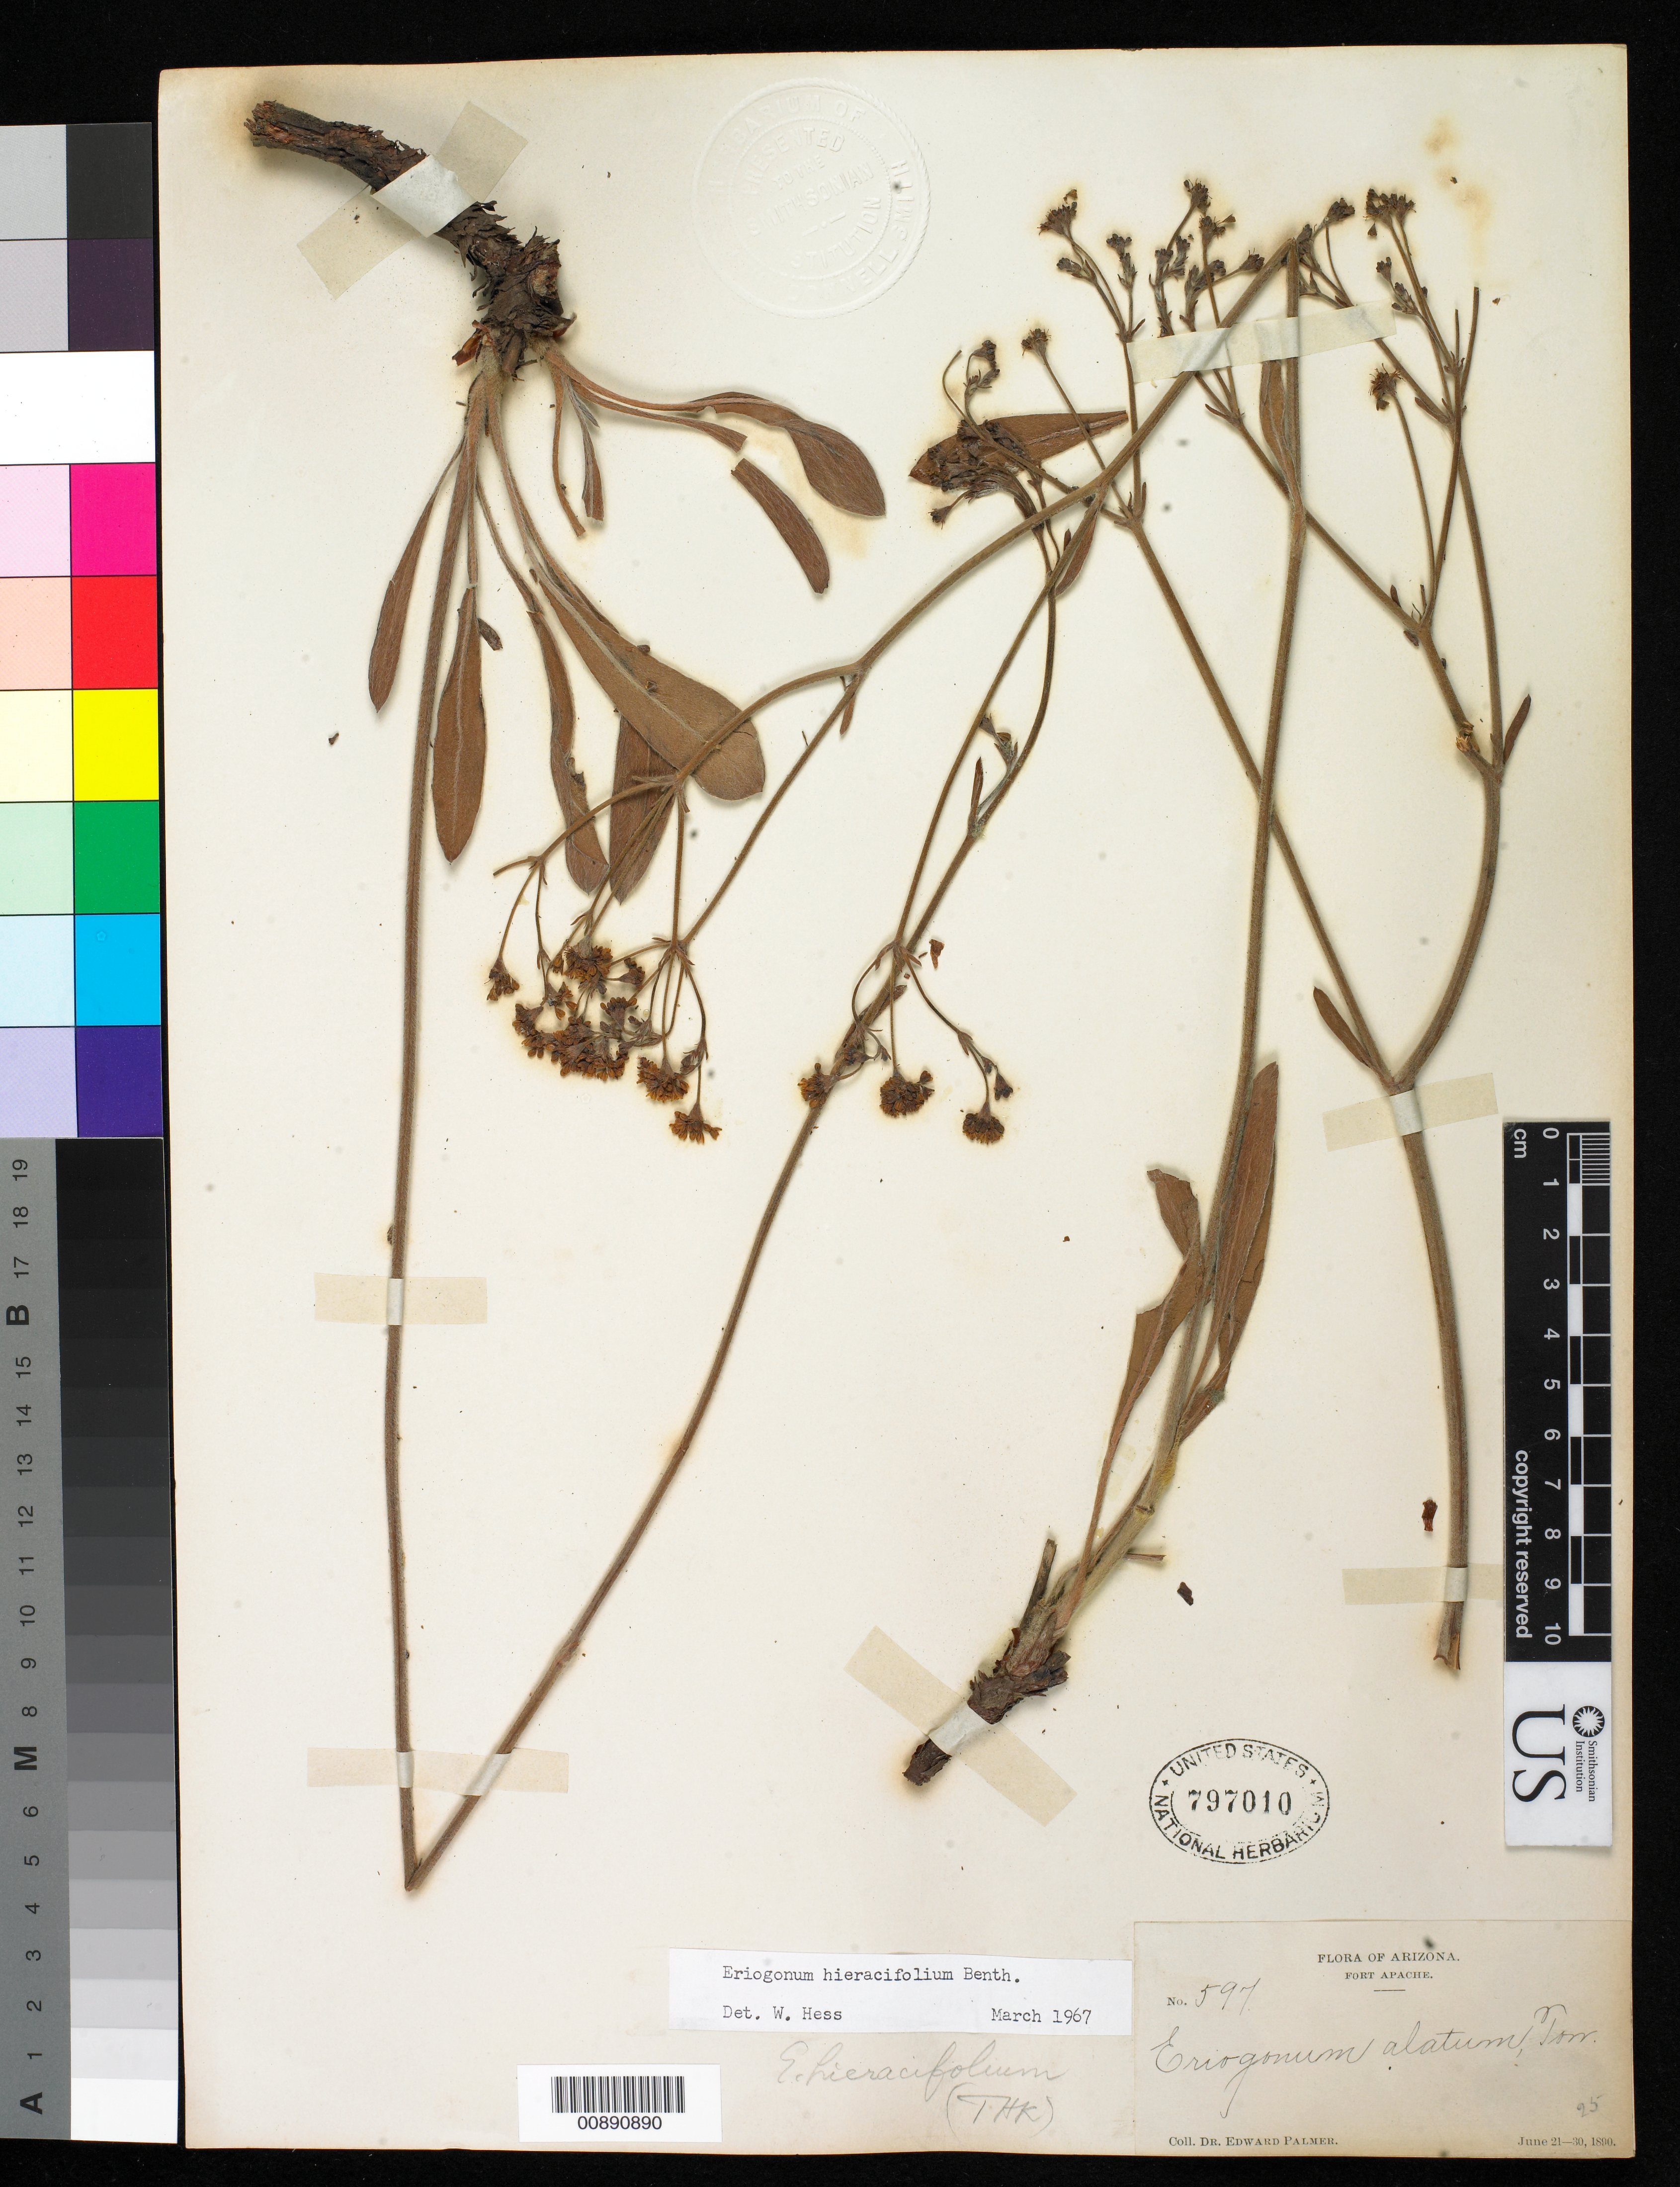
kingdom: Plantae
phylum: Tracheophyta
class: Magnoliopsida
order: Caryophyllales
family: Polygonaceae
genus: Eriogonum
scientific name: Eriogonum hieraciifolium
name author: Benth. in DC.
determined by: Hess, W.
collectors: E. Palmer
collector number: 597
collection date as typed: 21 Jun 1890 to 30 Jun 1890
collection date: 1890-06-21/1890-06-30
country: United States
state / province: Arizona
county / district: Navajo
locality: Fort Apache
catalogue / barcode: US 797010